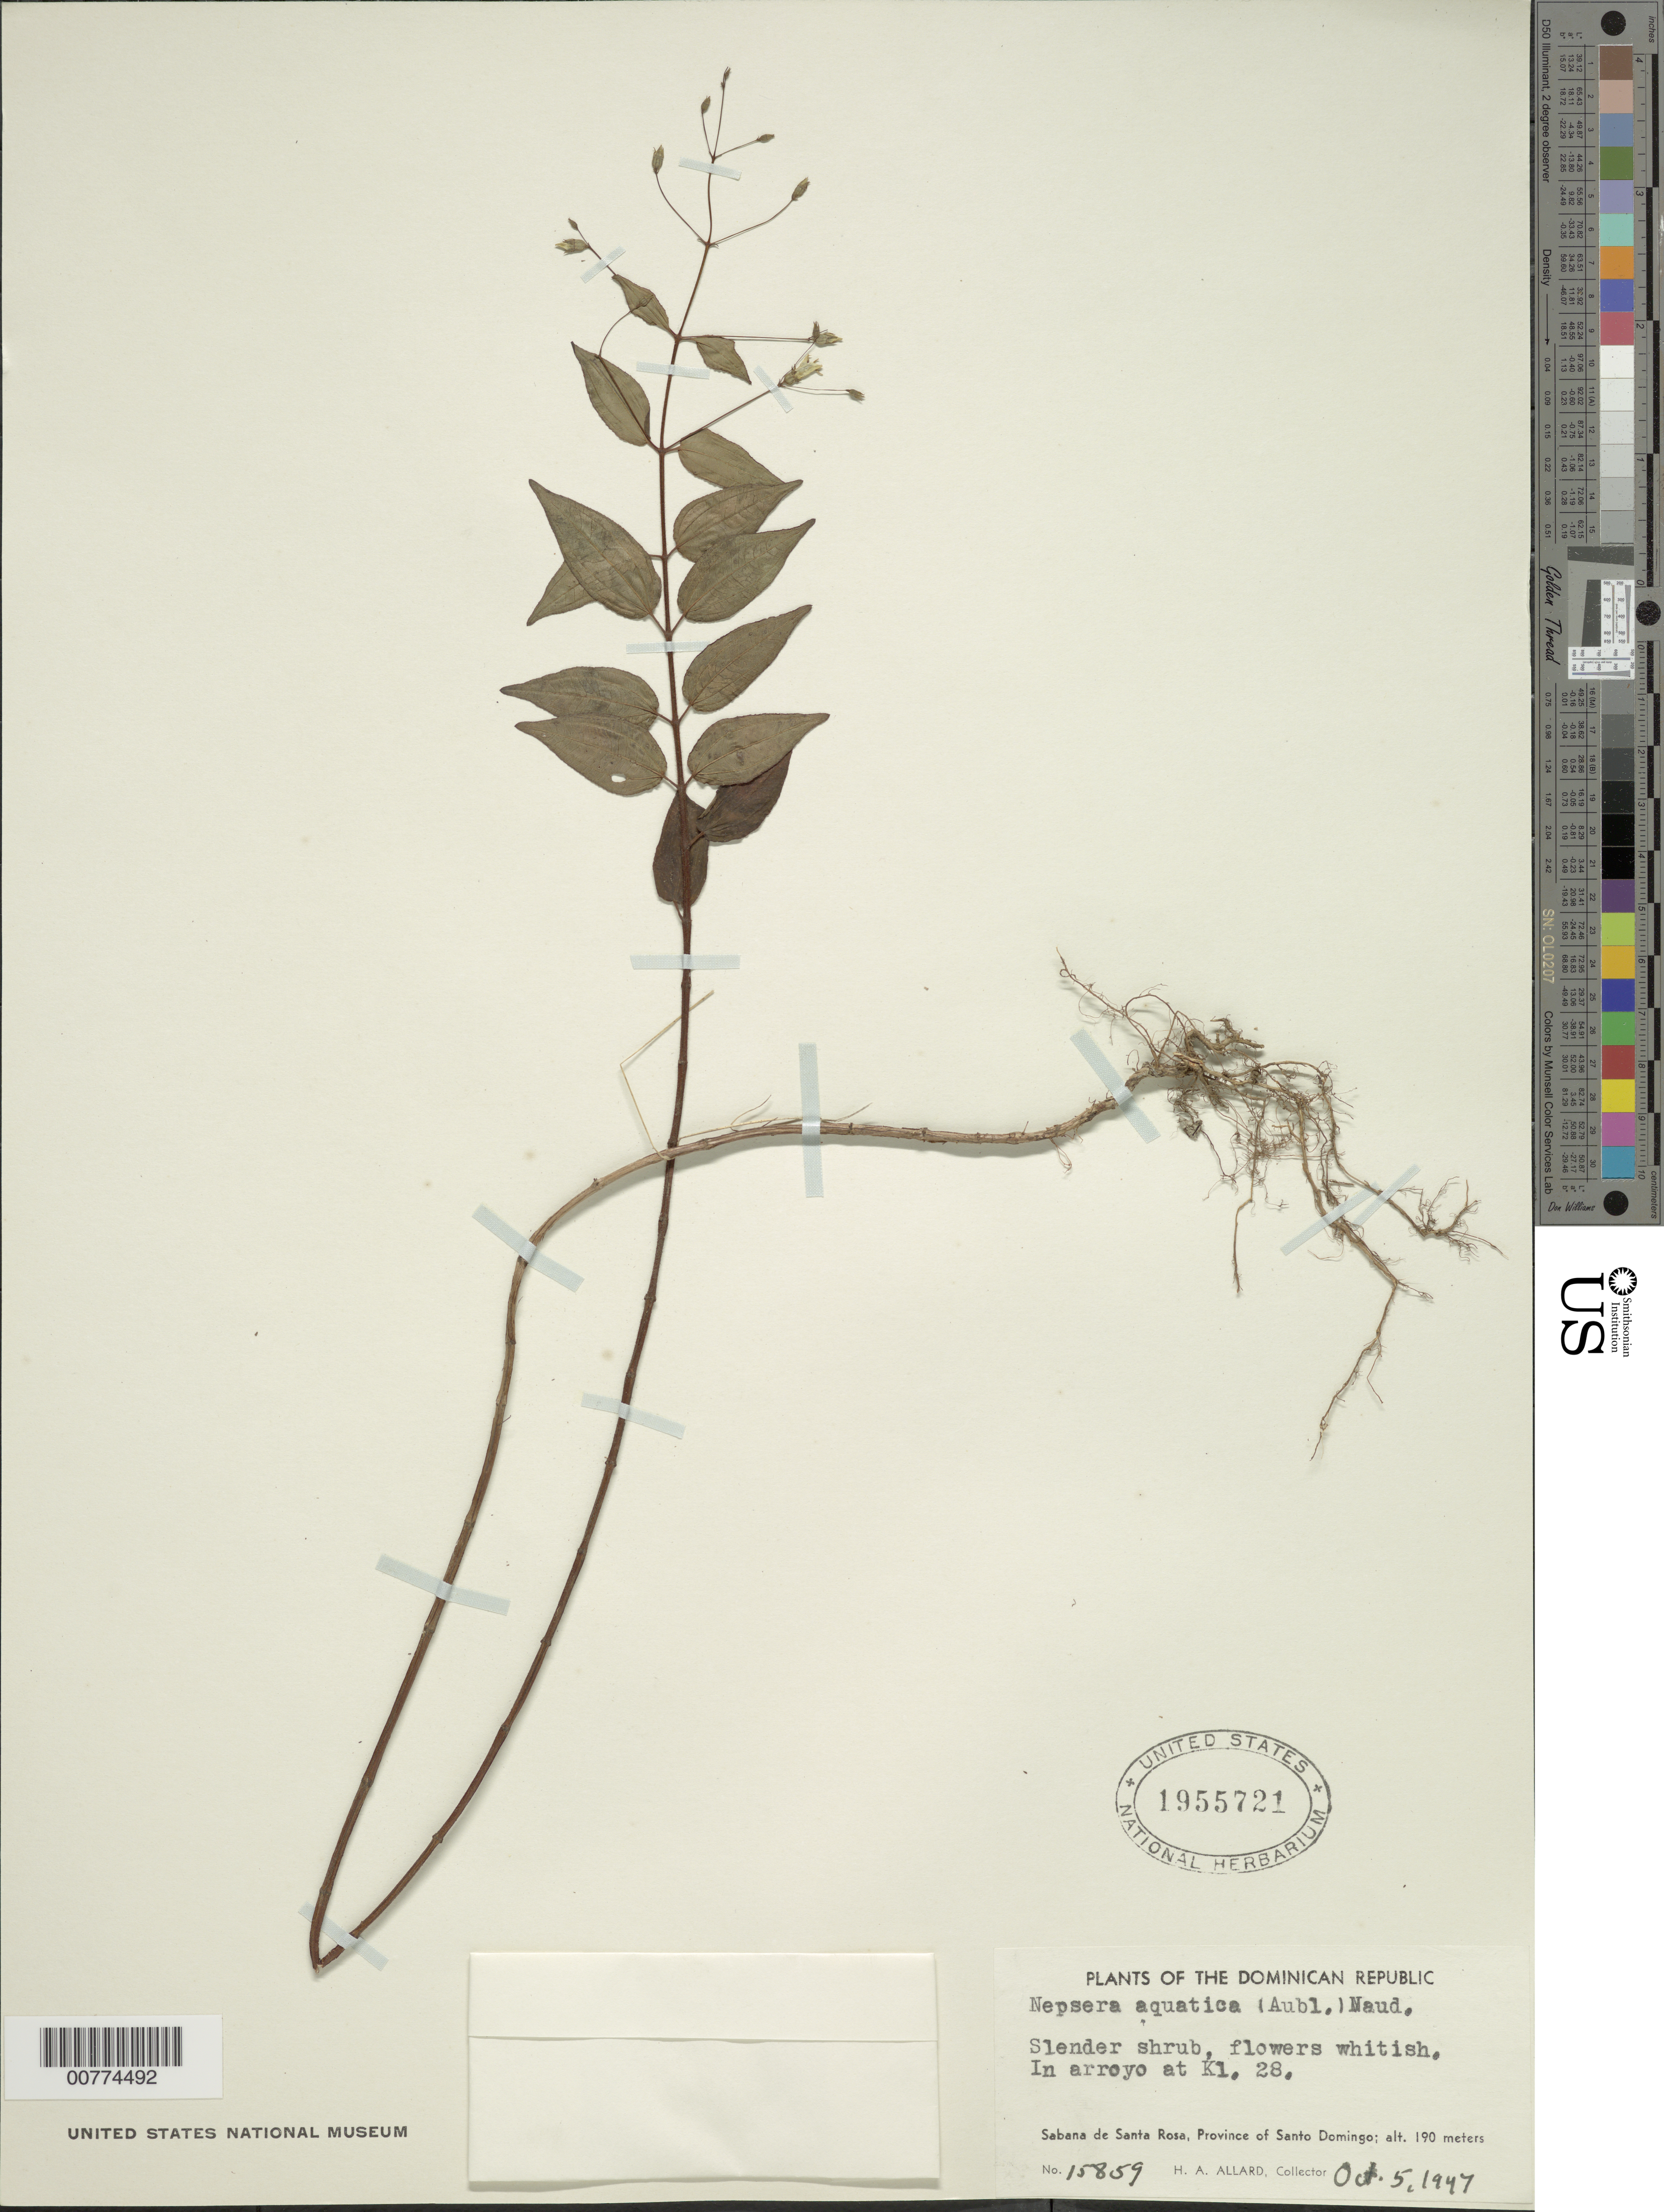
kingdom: Plantae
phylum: Tracheophyta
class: Magnoliopsida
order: Myrtales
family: Melastomataceae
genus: Nepsera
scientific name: Nepsera aquatica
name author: (Aubl.) Naudin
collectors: H. A. Allard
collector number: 15859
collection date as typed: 05 Oct 1947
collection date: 1947-10-05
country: Dominican Republic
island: Hispaniola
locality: Province of Santo Domingo, Sabana de Santa Rosa, at km 28.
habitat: In stream.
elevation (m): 190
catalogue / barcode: US 1955721